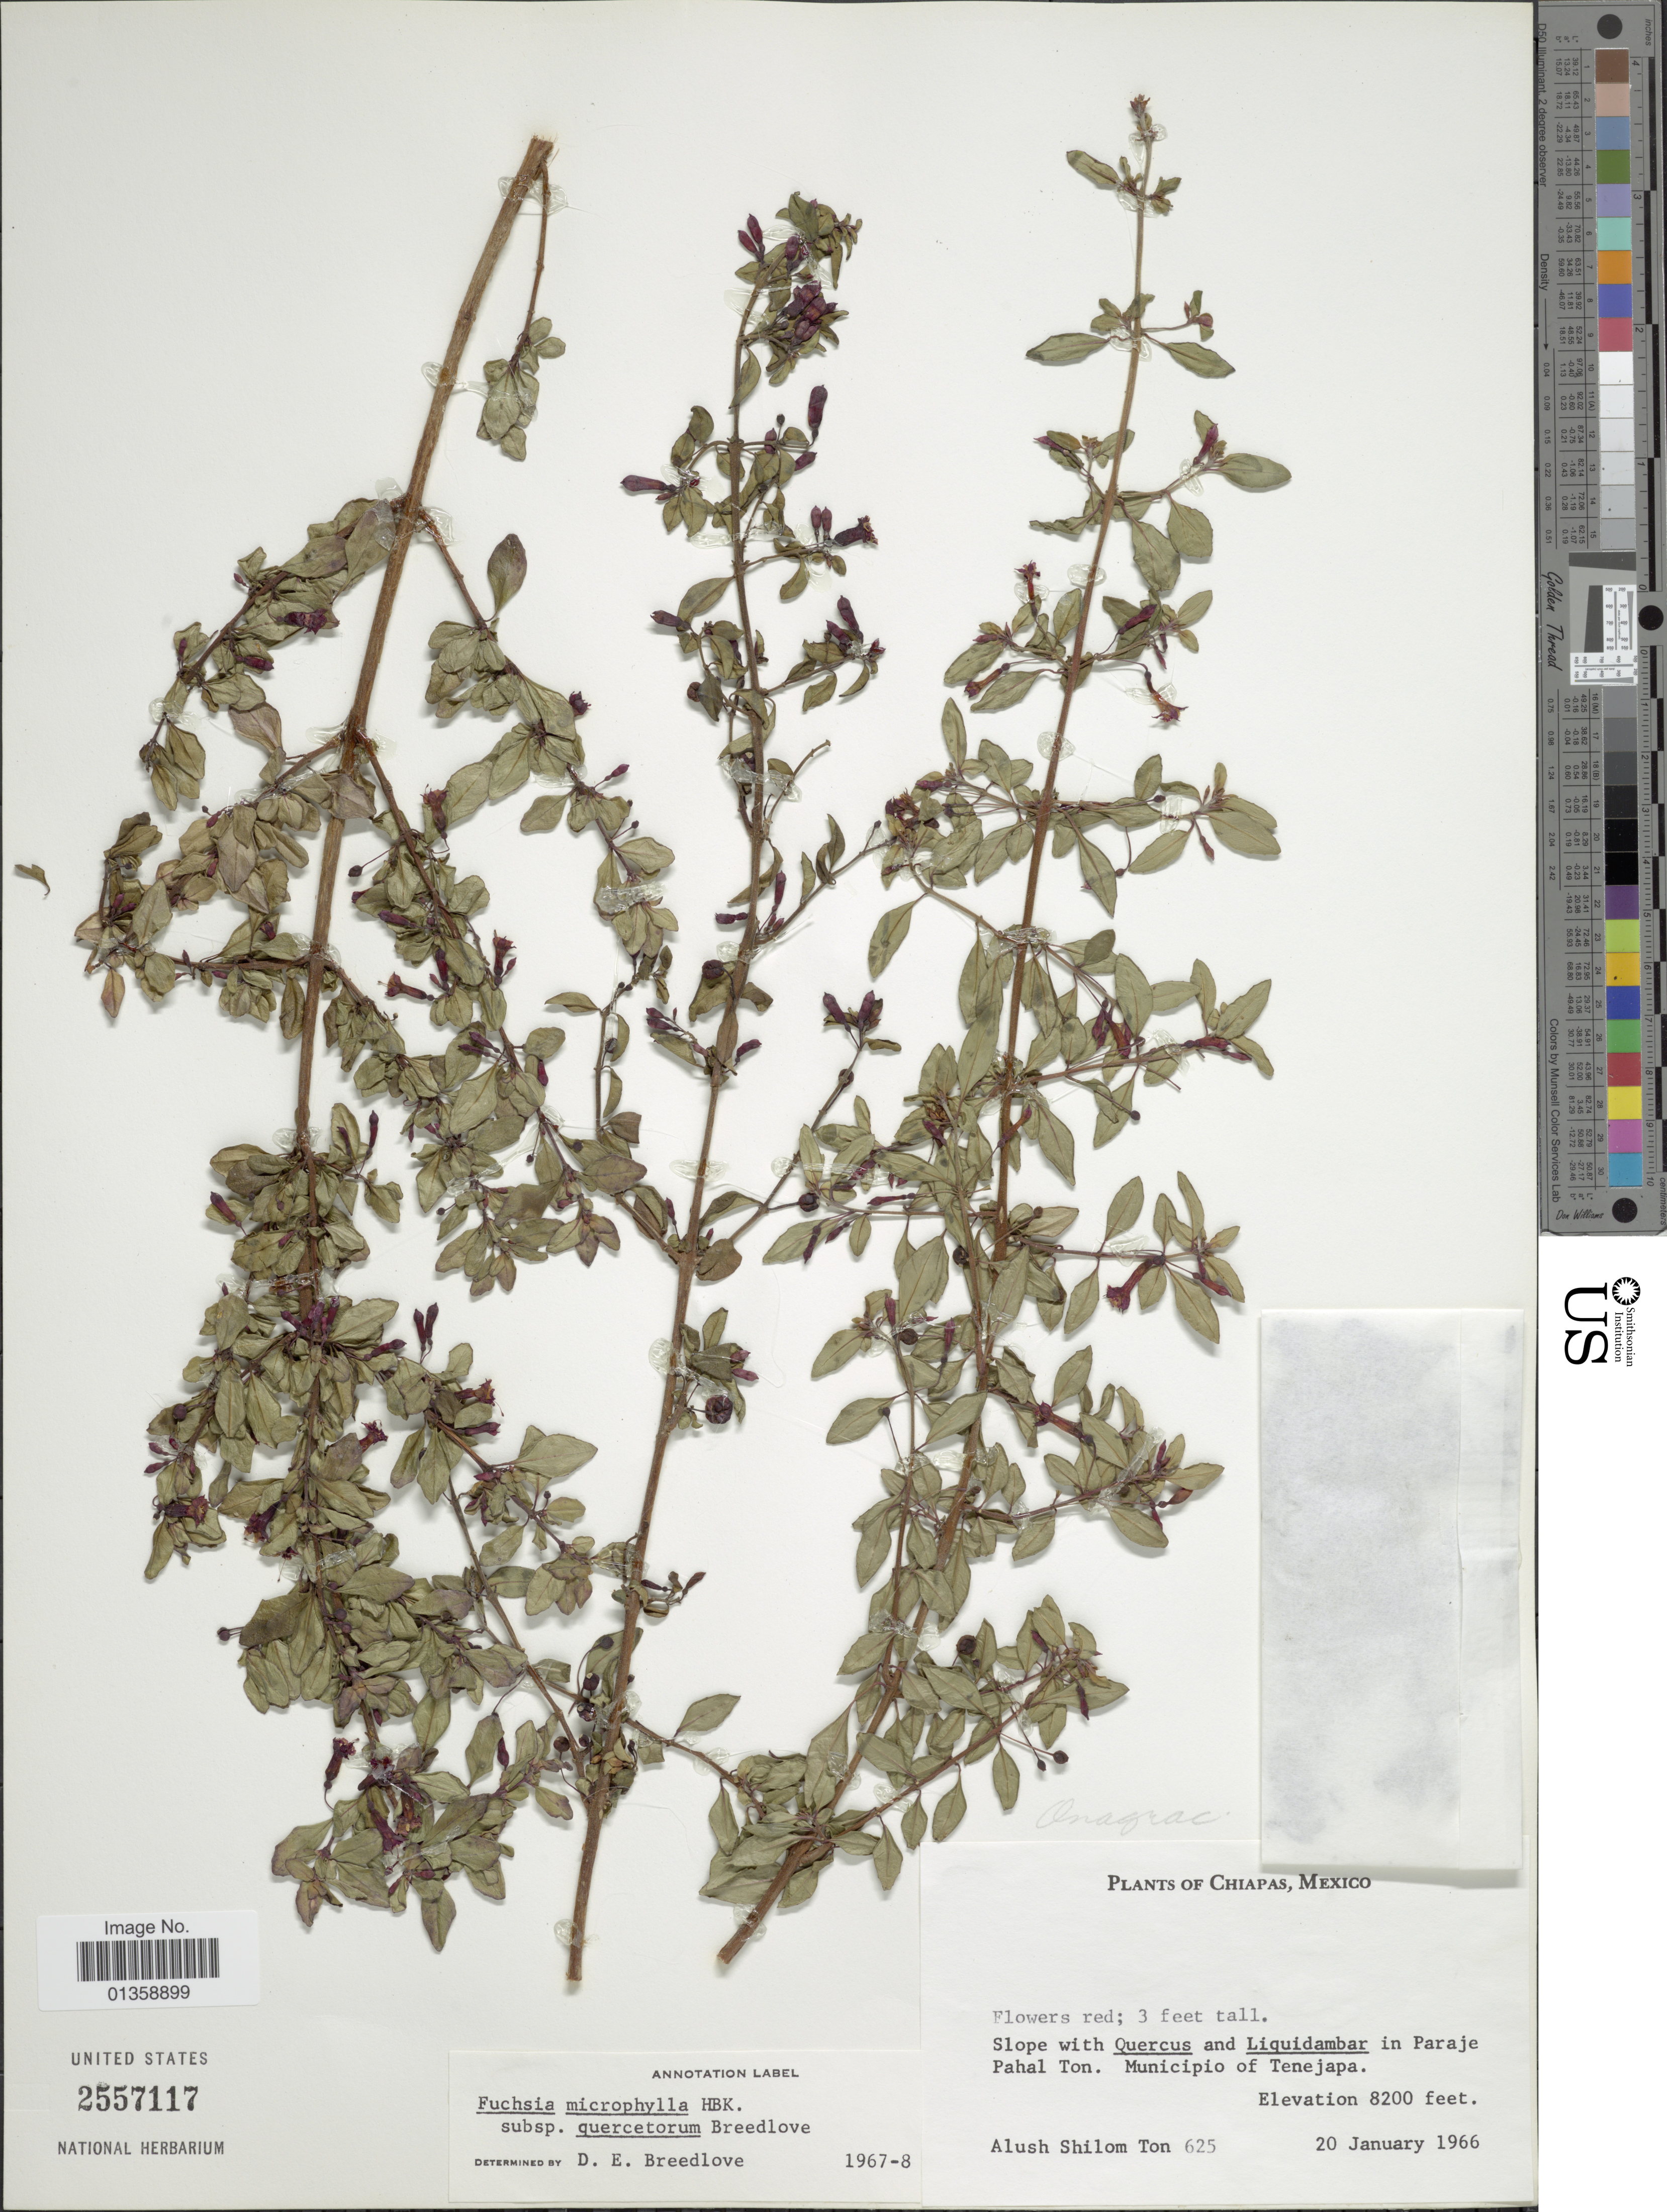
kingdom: Plantae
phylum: Tracheophyta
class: Magnoliopsida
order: Myrtales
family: Onagraceae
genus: Fuchsia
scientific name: Fuchsia microphylla subsp. quercetorum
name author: Breedlove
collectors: A. S. Ton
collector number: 625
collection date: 1966-01-20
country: Mexico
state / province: Chiapas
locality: In Paraje Pahal Ton. Municipio of Tenejapa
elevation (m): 2499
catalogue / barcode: US 2557117